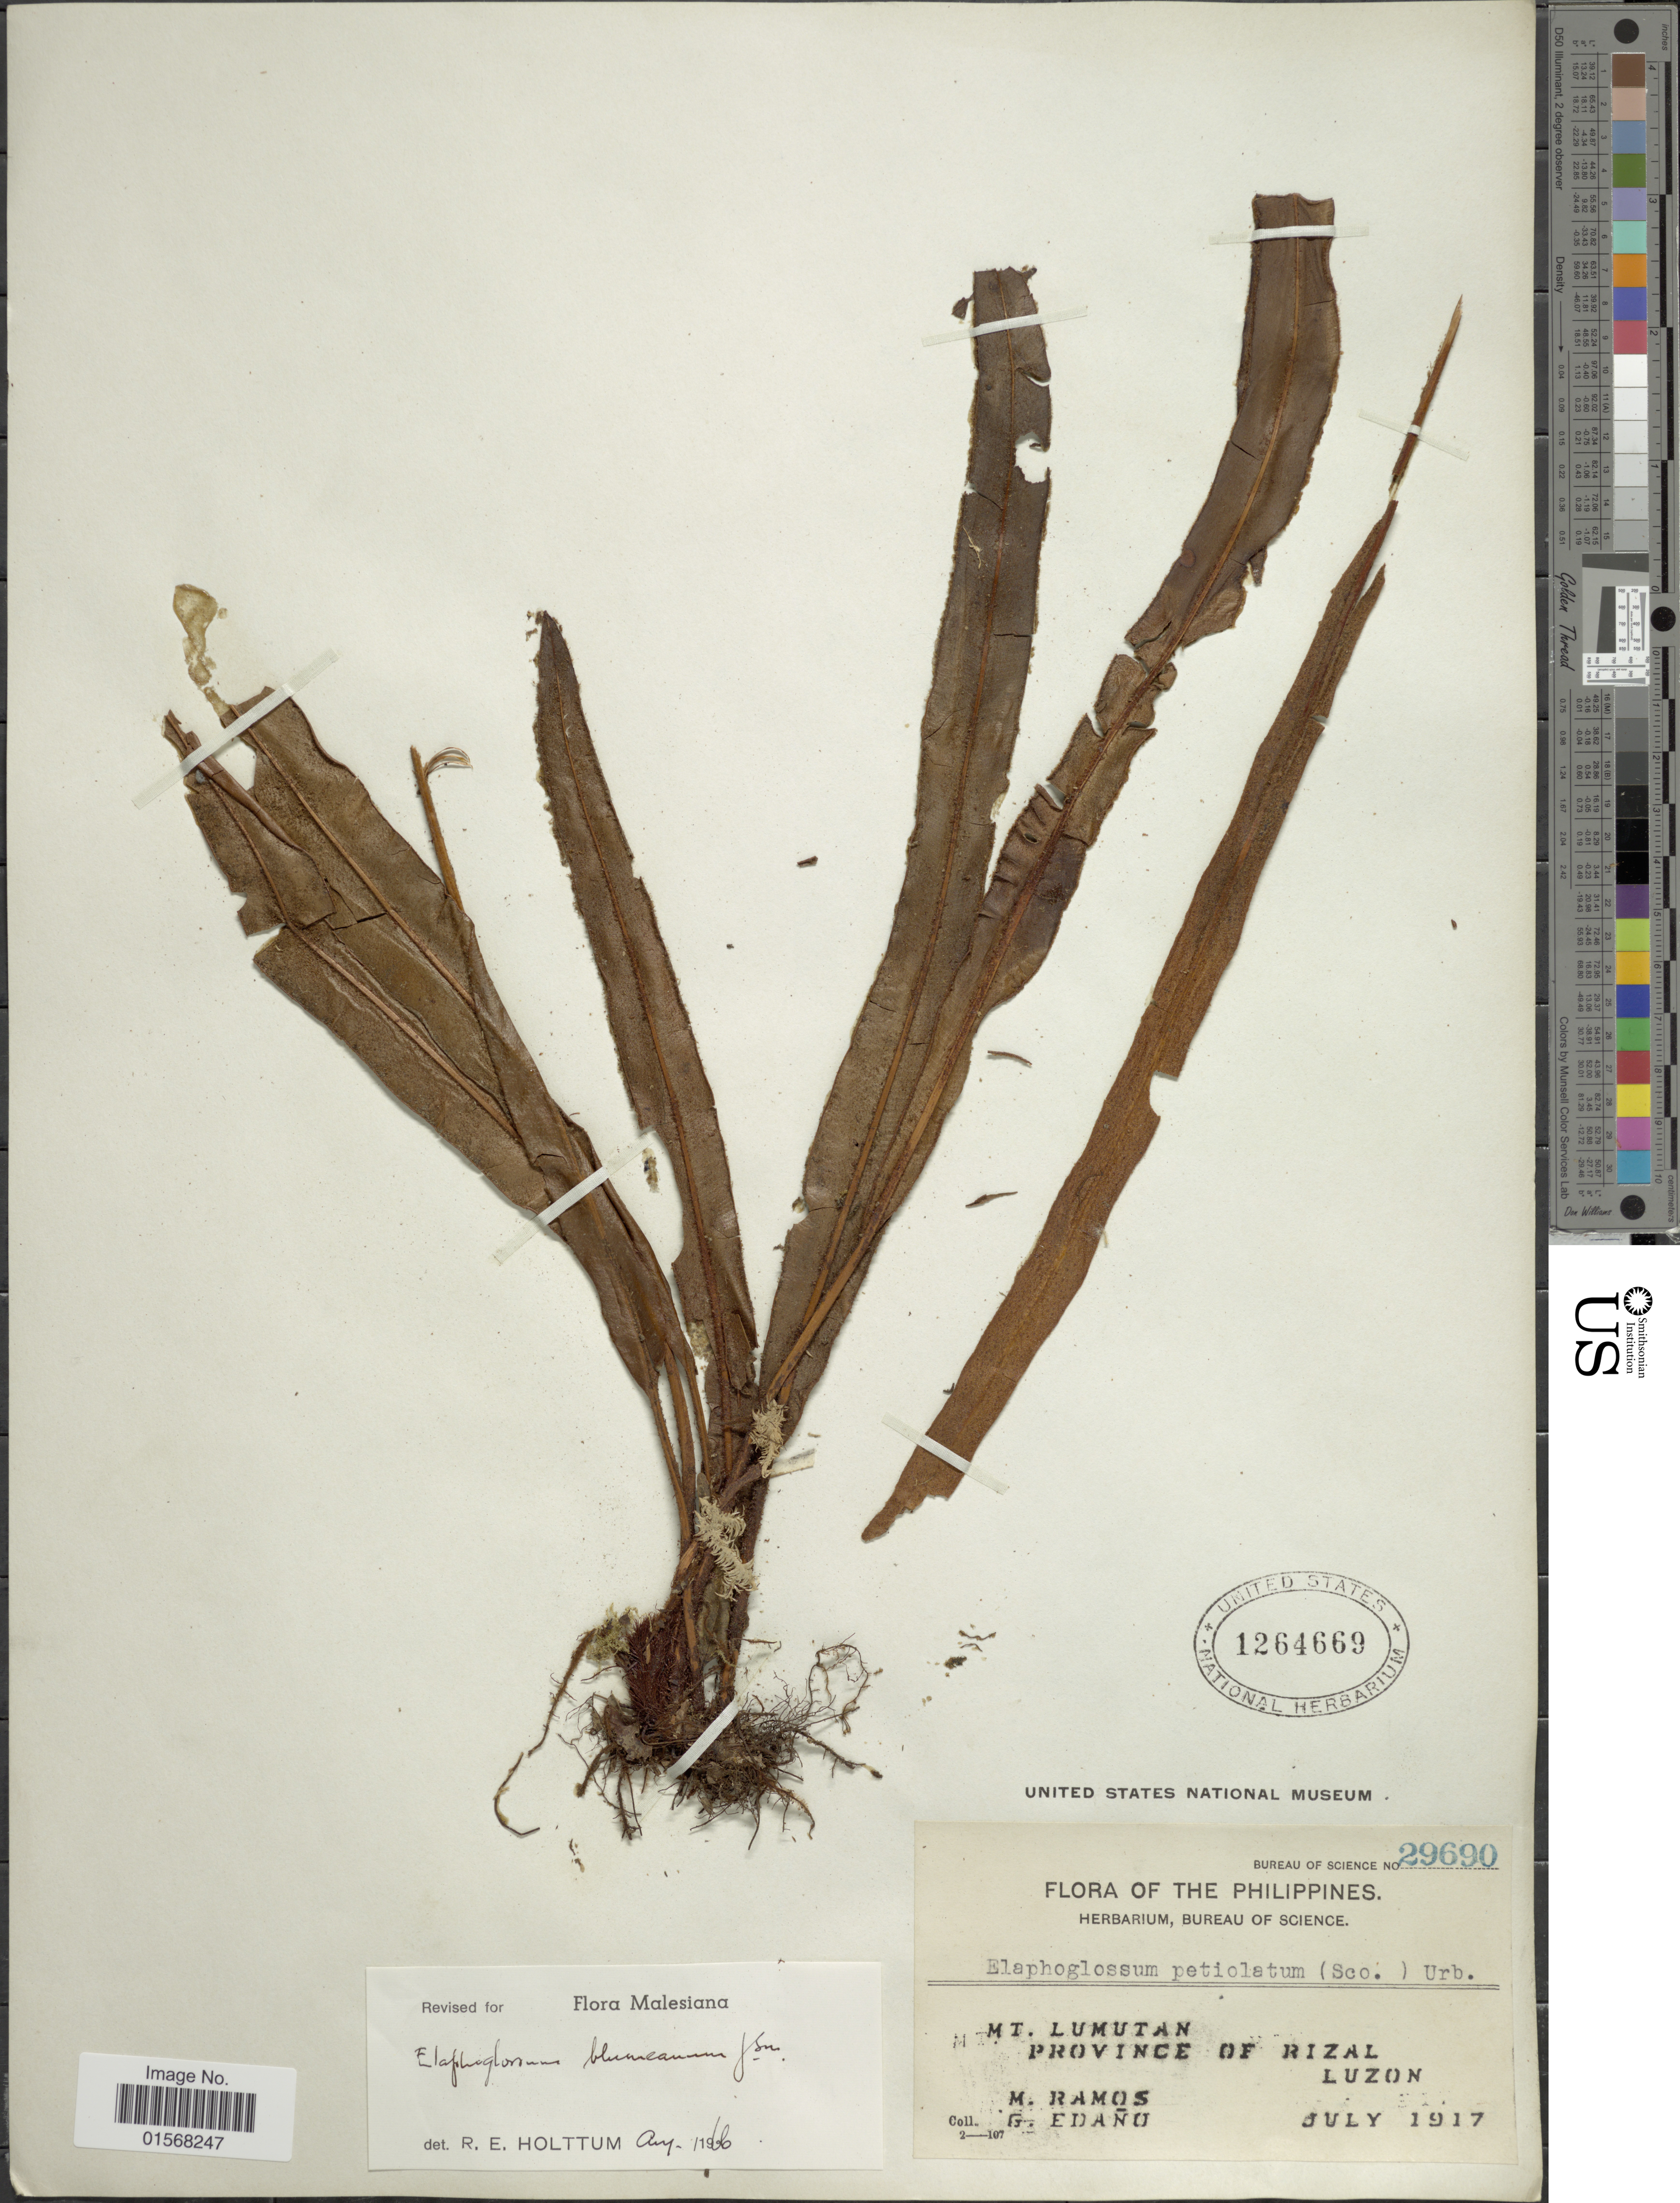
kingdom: Plantae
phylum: Tracheophyta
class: Polypodiopsida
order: Polypodiales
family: Dryopteridaceae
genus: Elaphoglossum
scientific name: Elaphoglossum blumeanum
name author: (Fée) J. Sm.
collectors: M. Ramos & G. Edaño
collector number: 29690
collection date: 1917-07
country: Philippines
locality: Mt. Lumutan, Province of Rizal, Luzon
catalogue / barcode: US 1264669